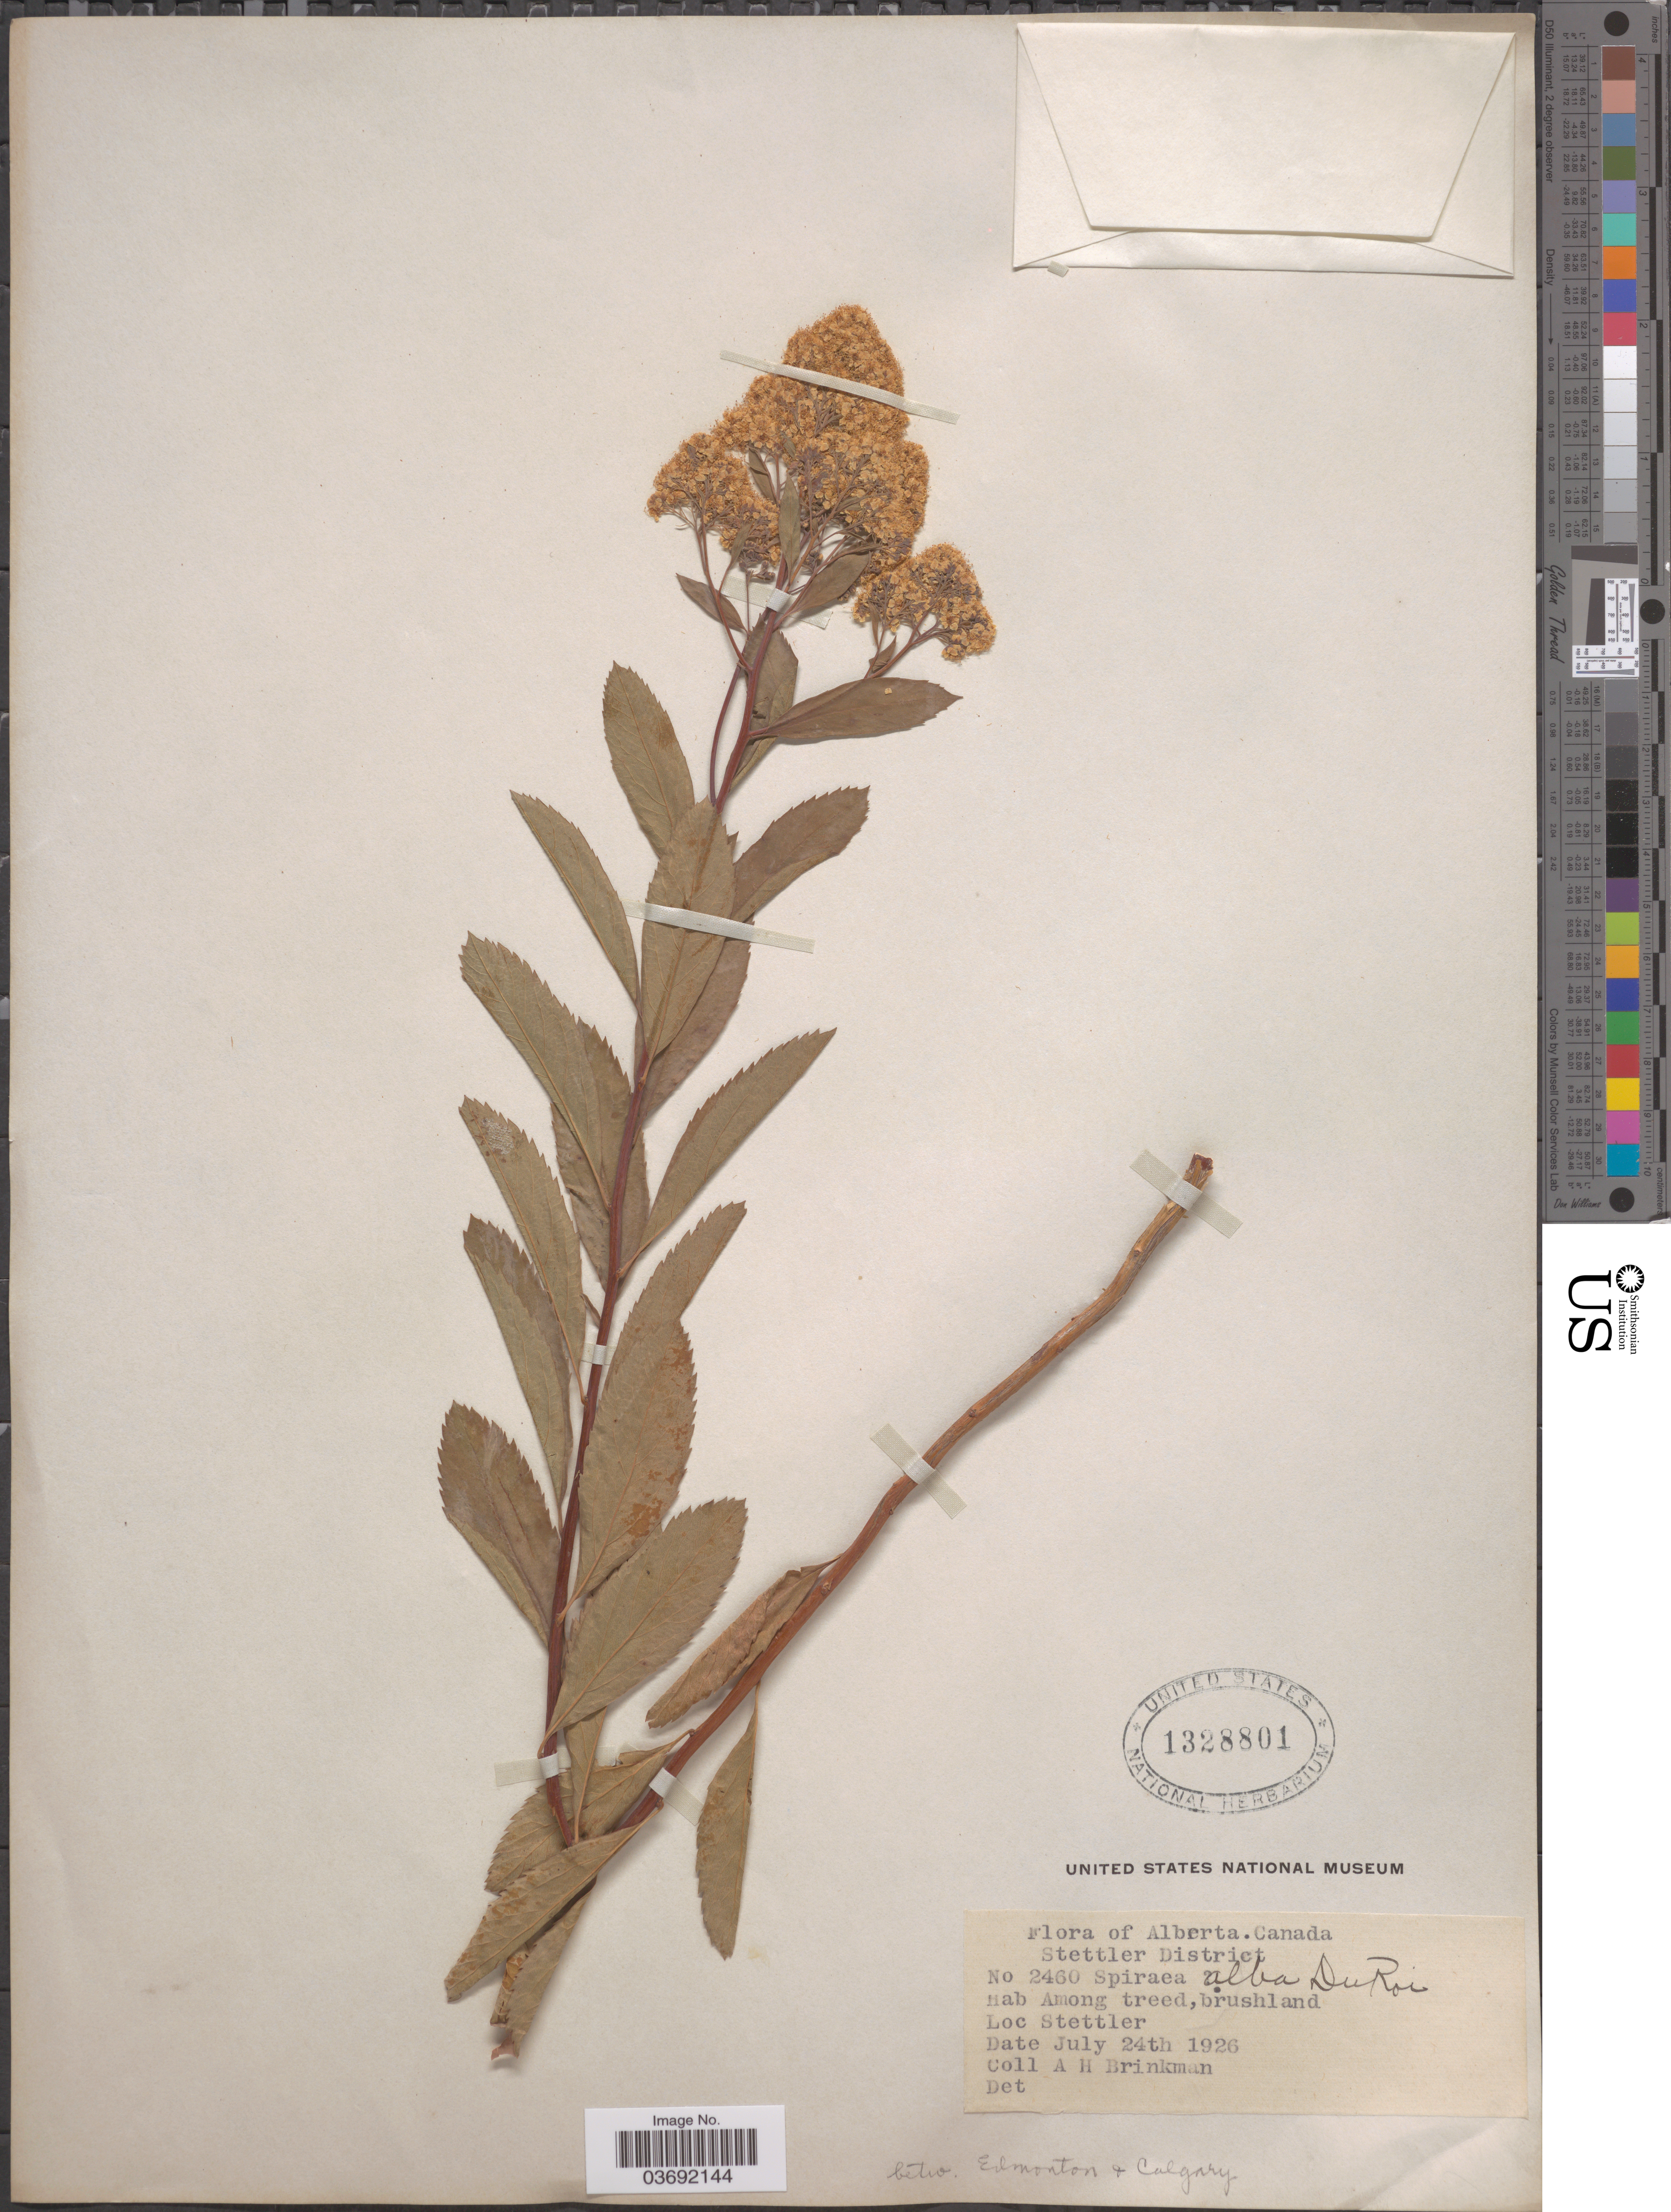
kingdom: Plantae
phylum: Tracheophyta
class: Magnoliopsida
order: Rosales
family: Rosaceae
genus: Spiraea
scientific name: Spiraea alba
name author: Du Roi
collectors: A. Brinkman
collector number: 2460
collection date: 1926-07-24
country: Canada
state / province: Alberta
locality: Stettler District. Stettler. Betw. Edmonton & Calgary.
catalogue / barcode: US 1328801